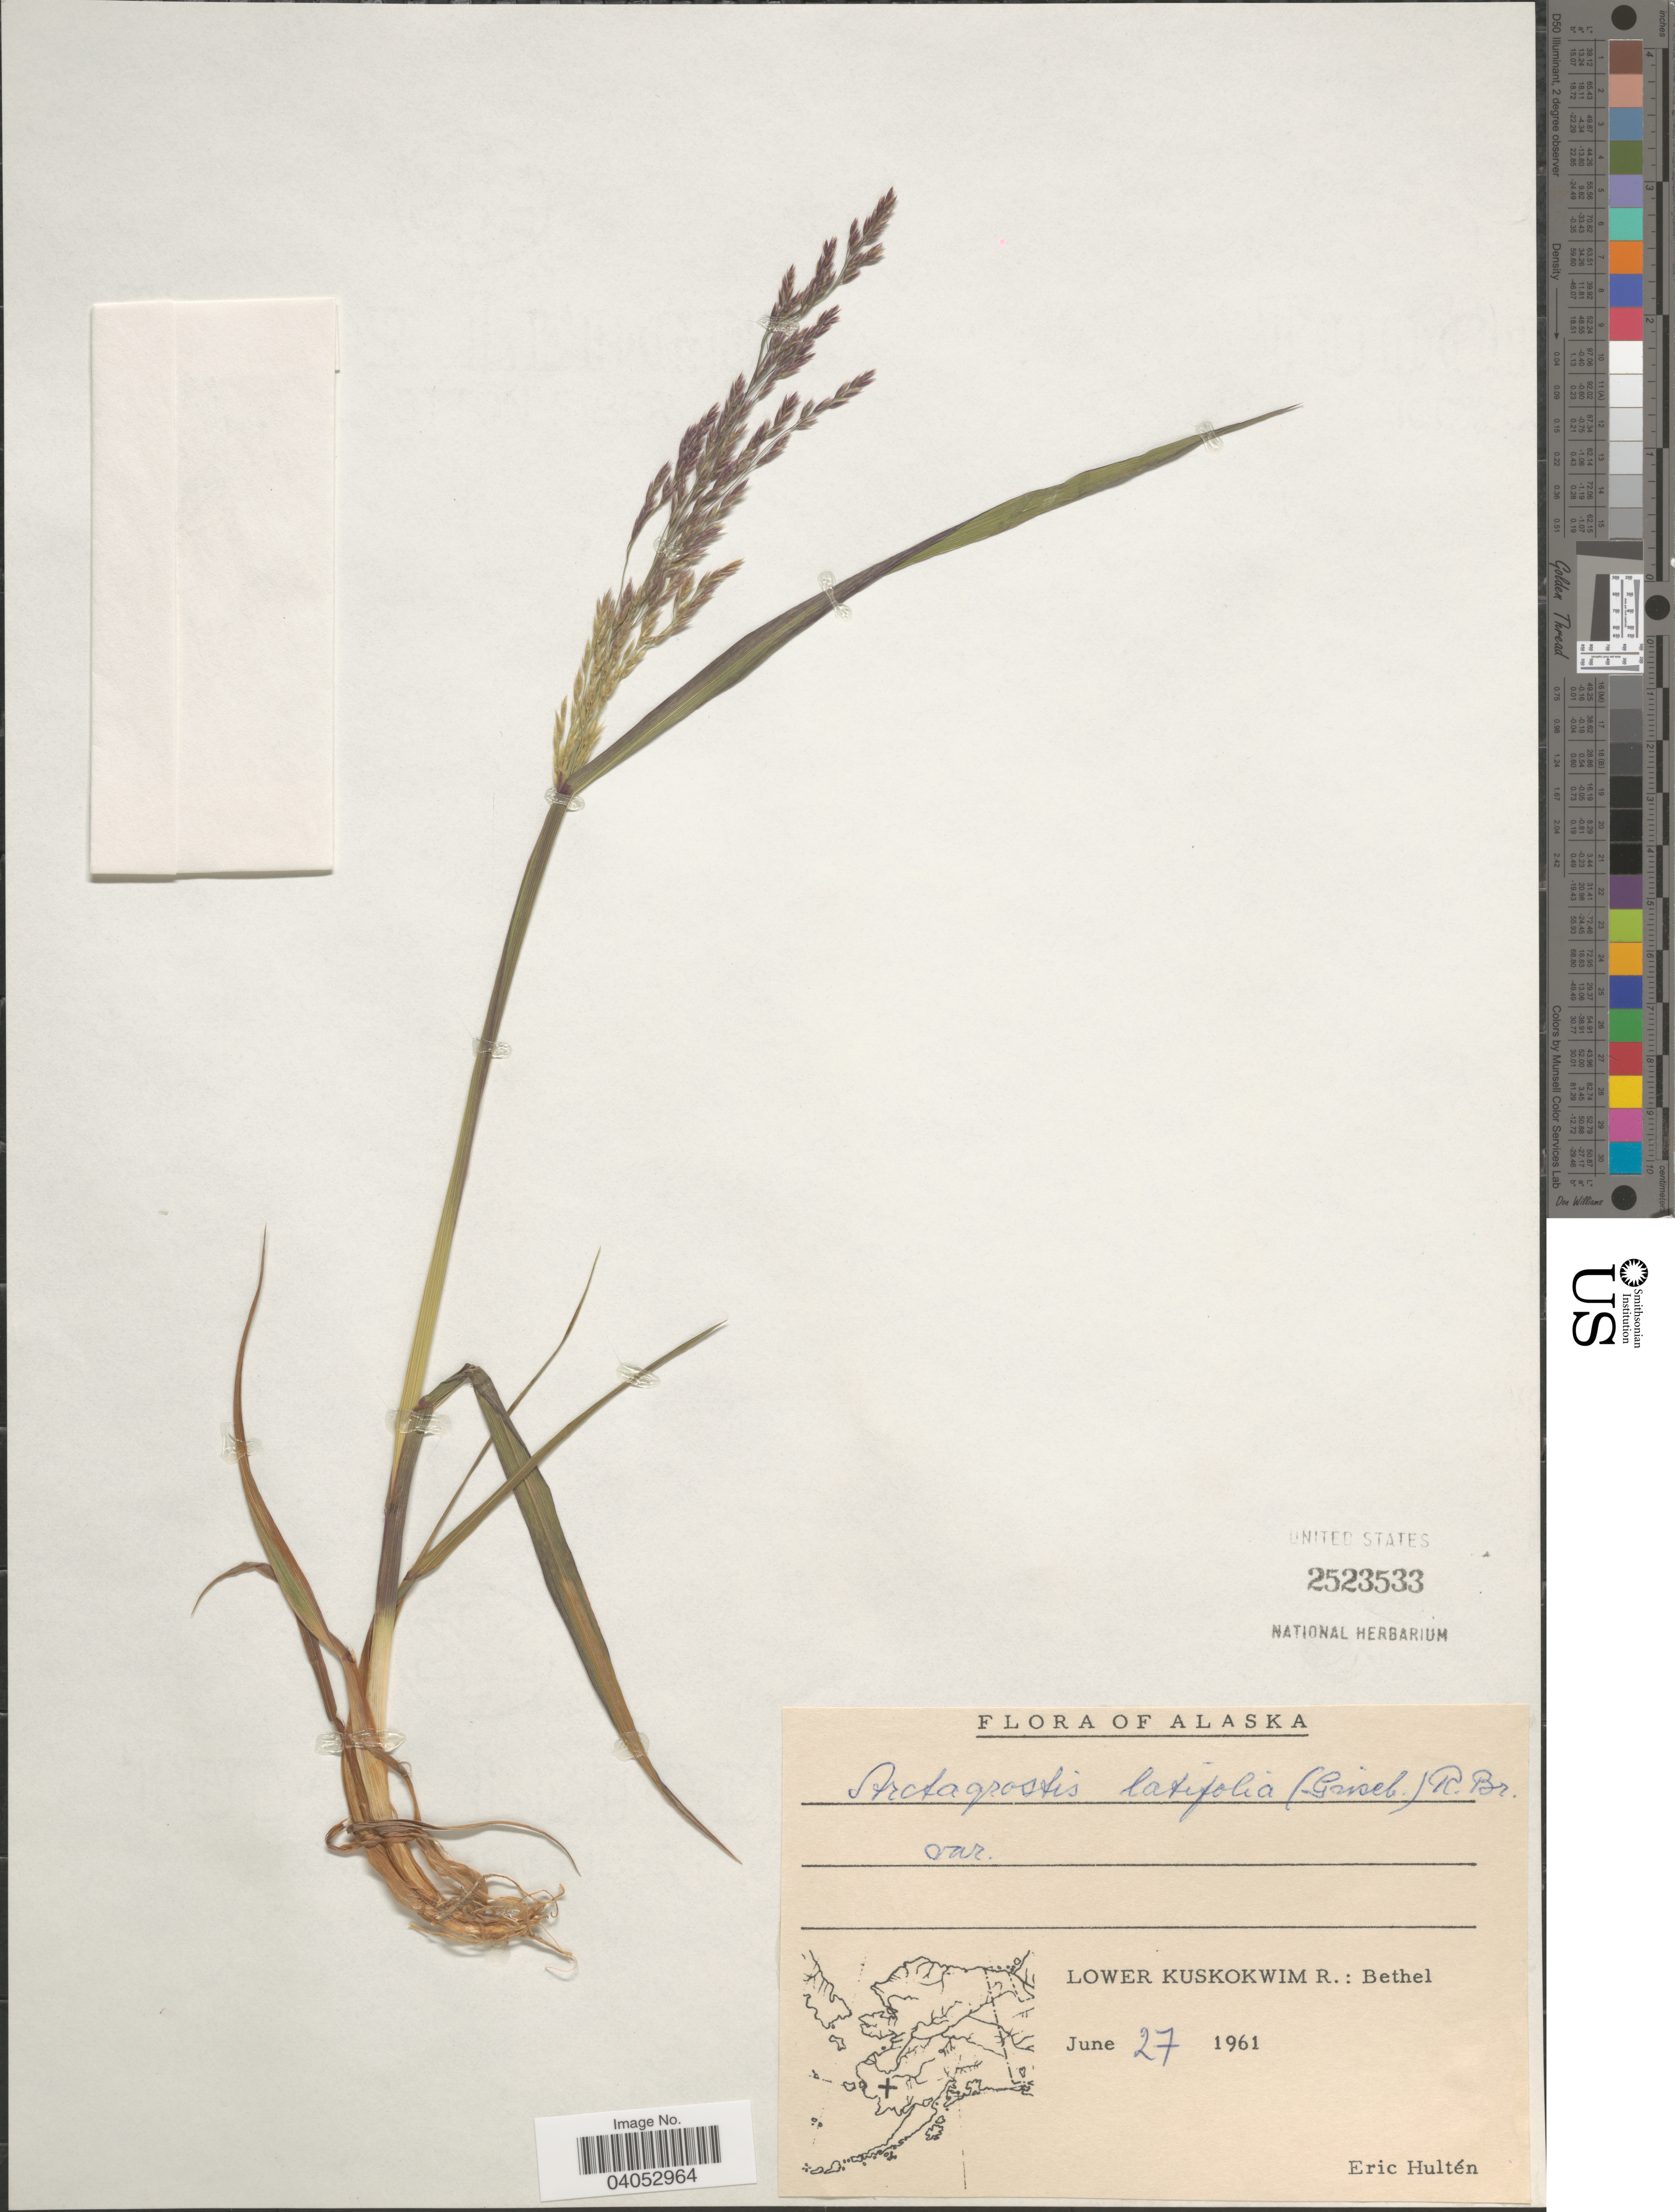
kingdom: Plantae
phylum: Tracheophyta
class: Liliopsida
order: Poales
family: Poaceae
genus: Arctagrostis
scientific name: Arctagrostis latifolia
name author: (R. Br.) Griseb.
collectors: E. G. Hultén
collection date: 1961-06-27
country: United States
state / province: Alaska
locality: Lower Kuskokwim R.: Bethel.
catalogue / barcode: US 2523533